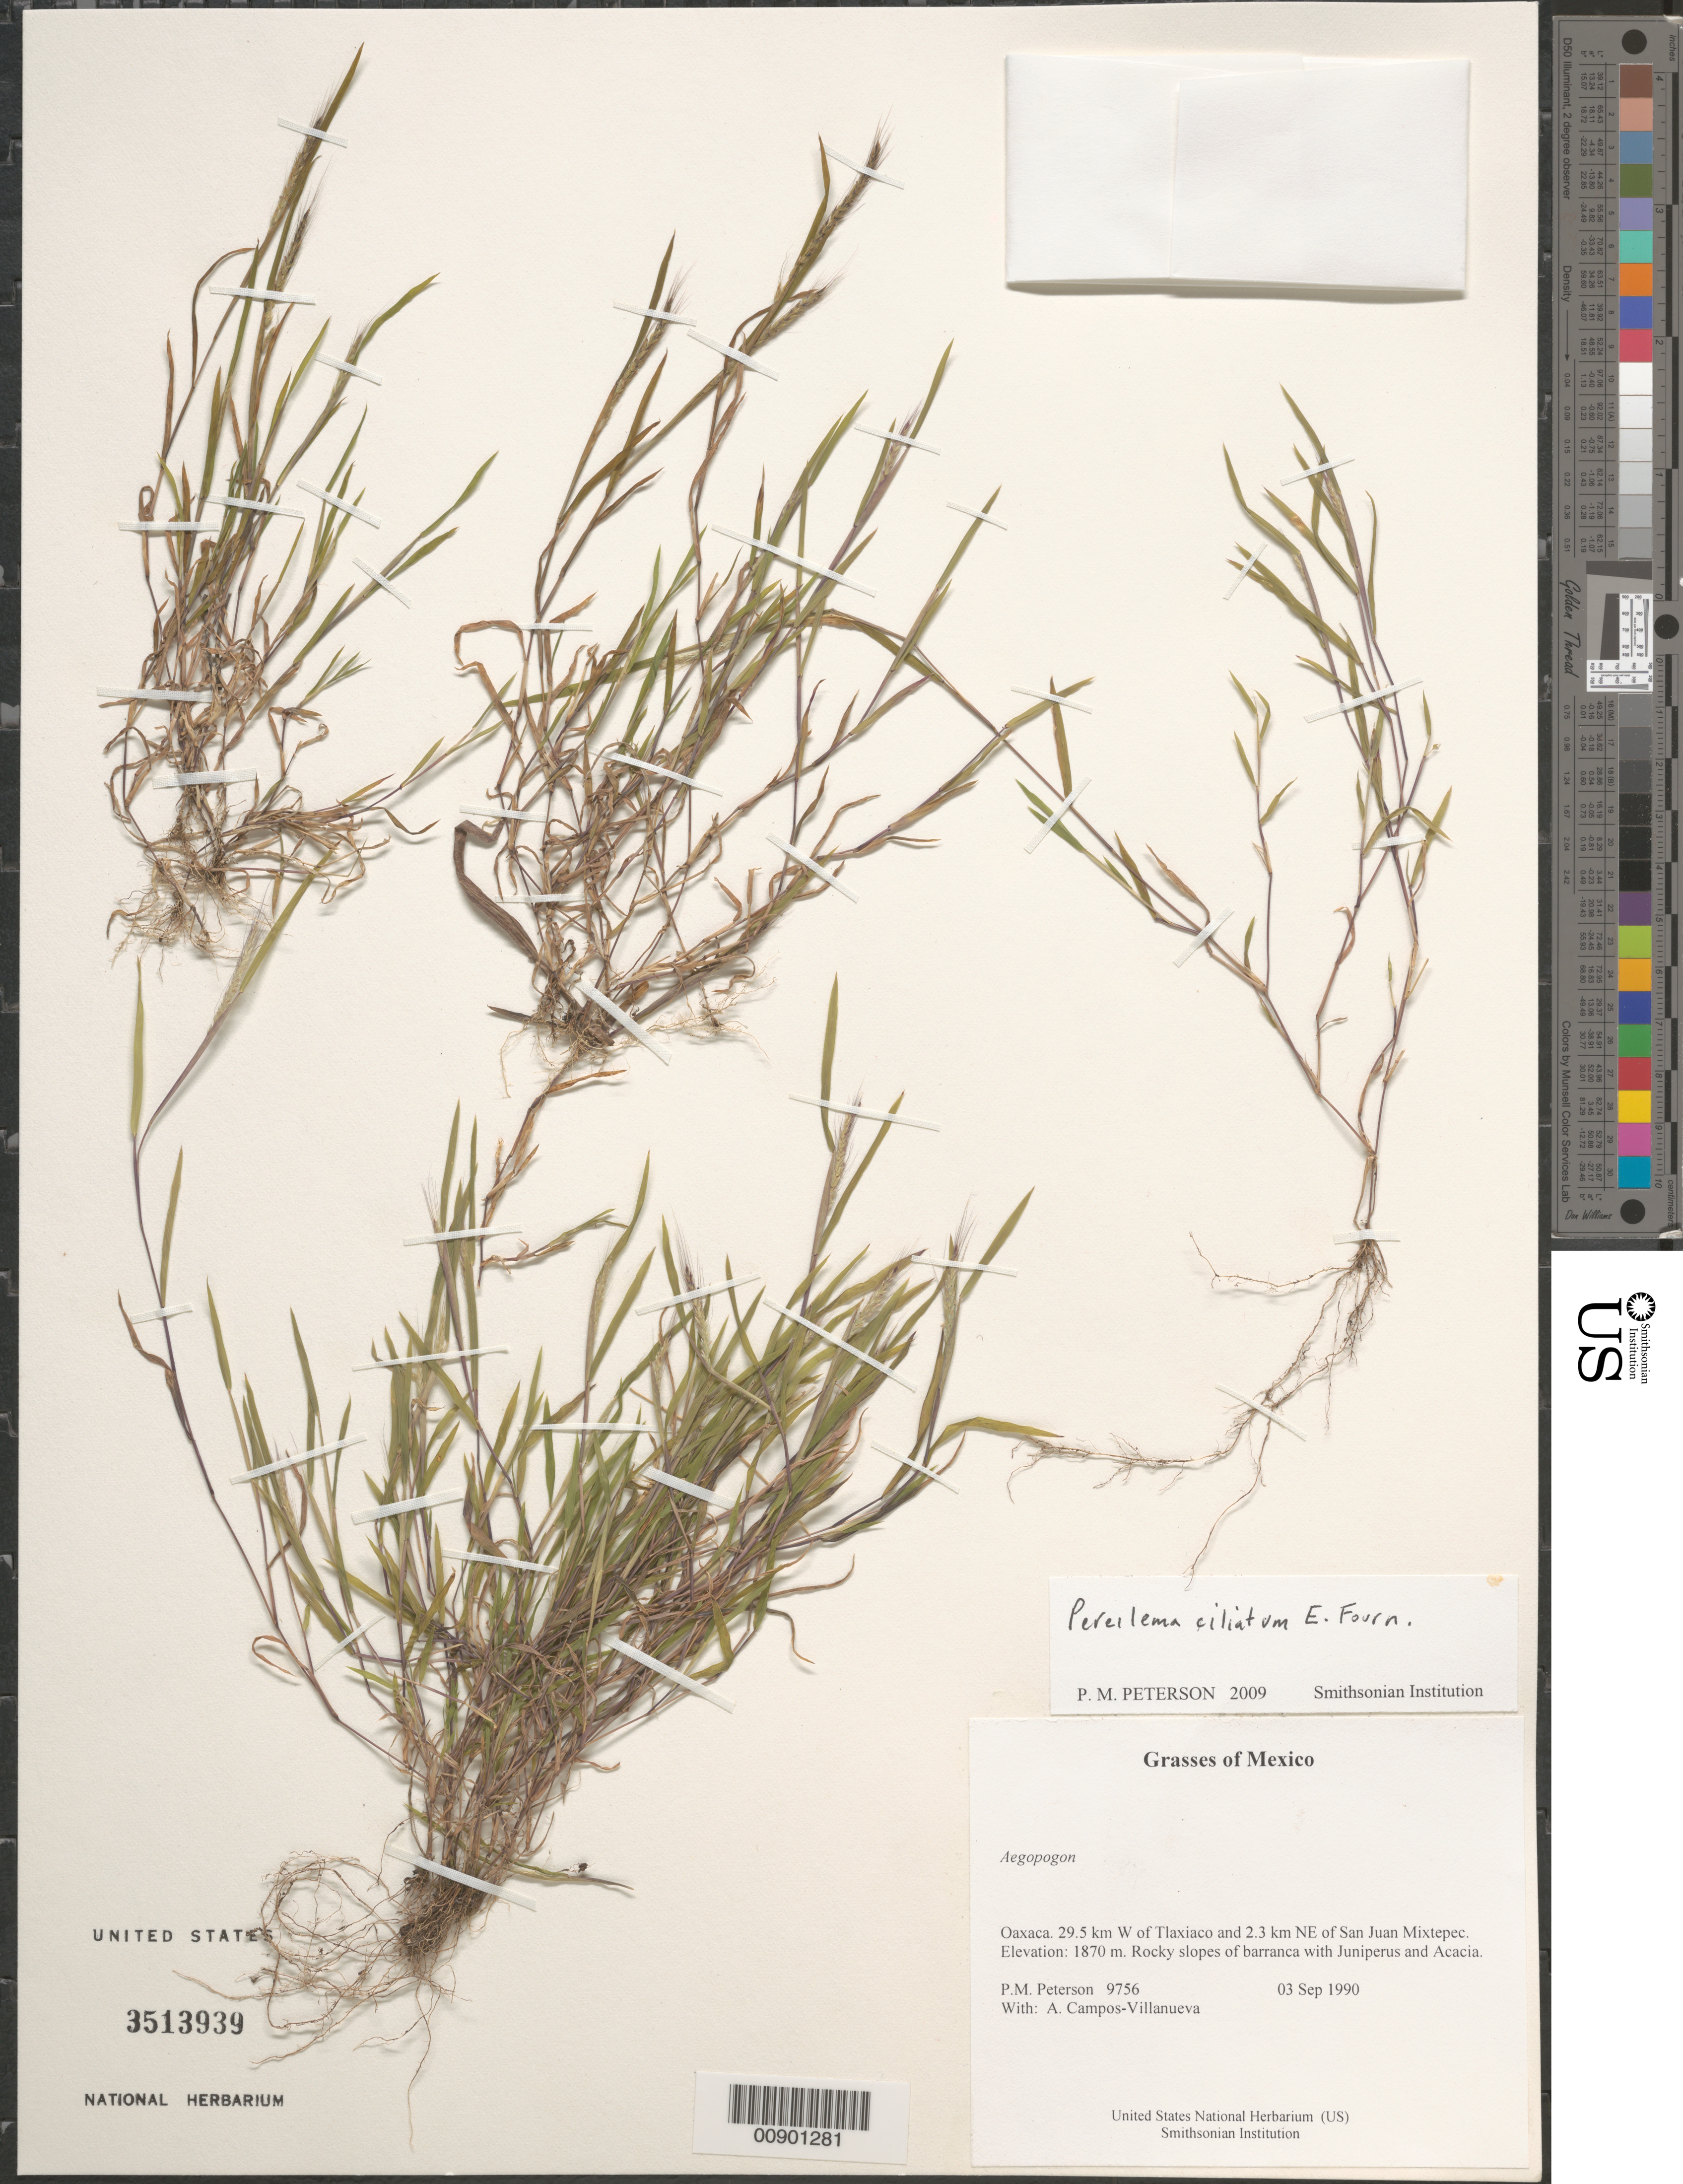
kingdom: Plantae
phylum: Tracheophyta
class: Liliopsida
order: Poales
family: Poaceae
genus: Pereilema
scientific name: Pereilema ciliatum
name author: E. Fourn.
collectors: P. M. Peterson & A. Campos-Villanueva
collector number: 09756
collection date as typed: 03 Sep 1990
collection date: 1990-09-03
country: Mexico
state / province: Oaxaca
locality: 29.5 km W of Tlaxiaco and 2.3 km NE of San Juan Mixtepec.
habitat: Rocky slopes of barranca with Juniperus and Acacia.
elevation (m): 1870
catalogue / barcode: US 3513939